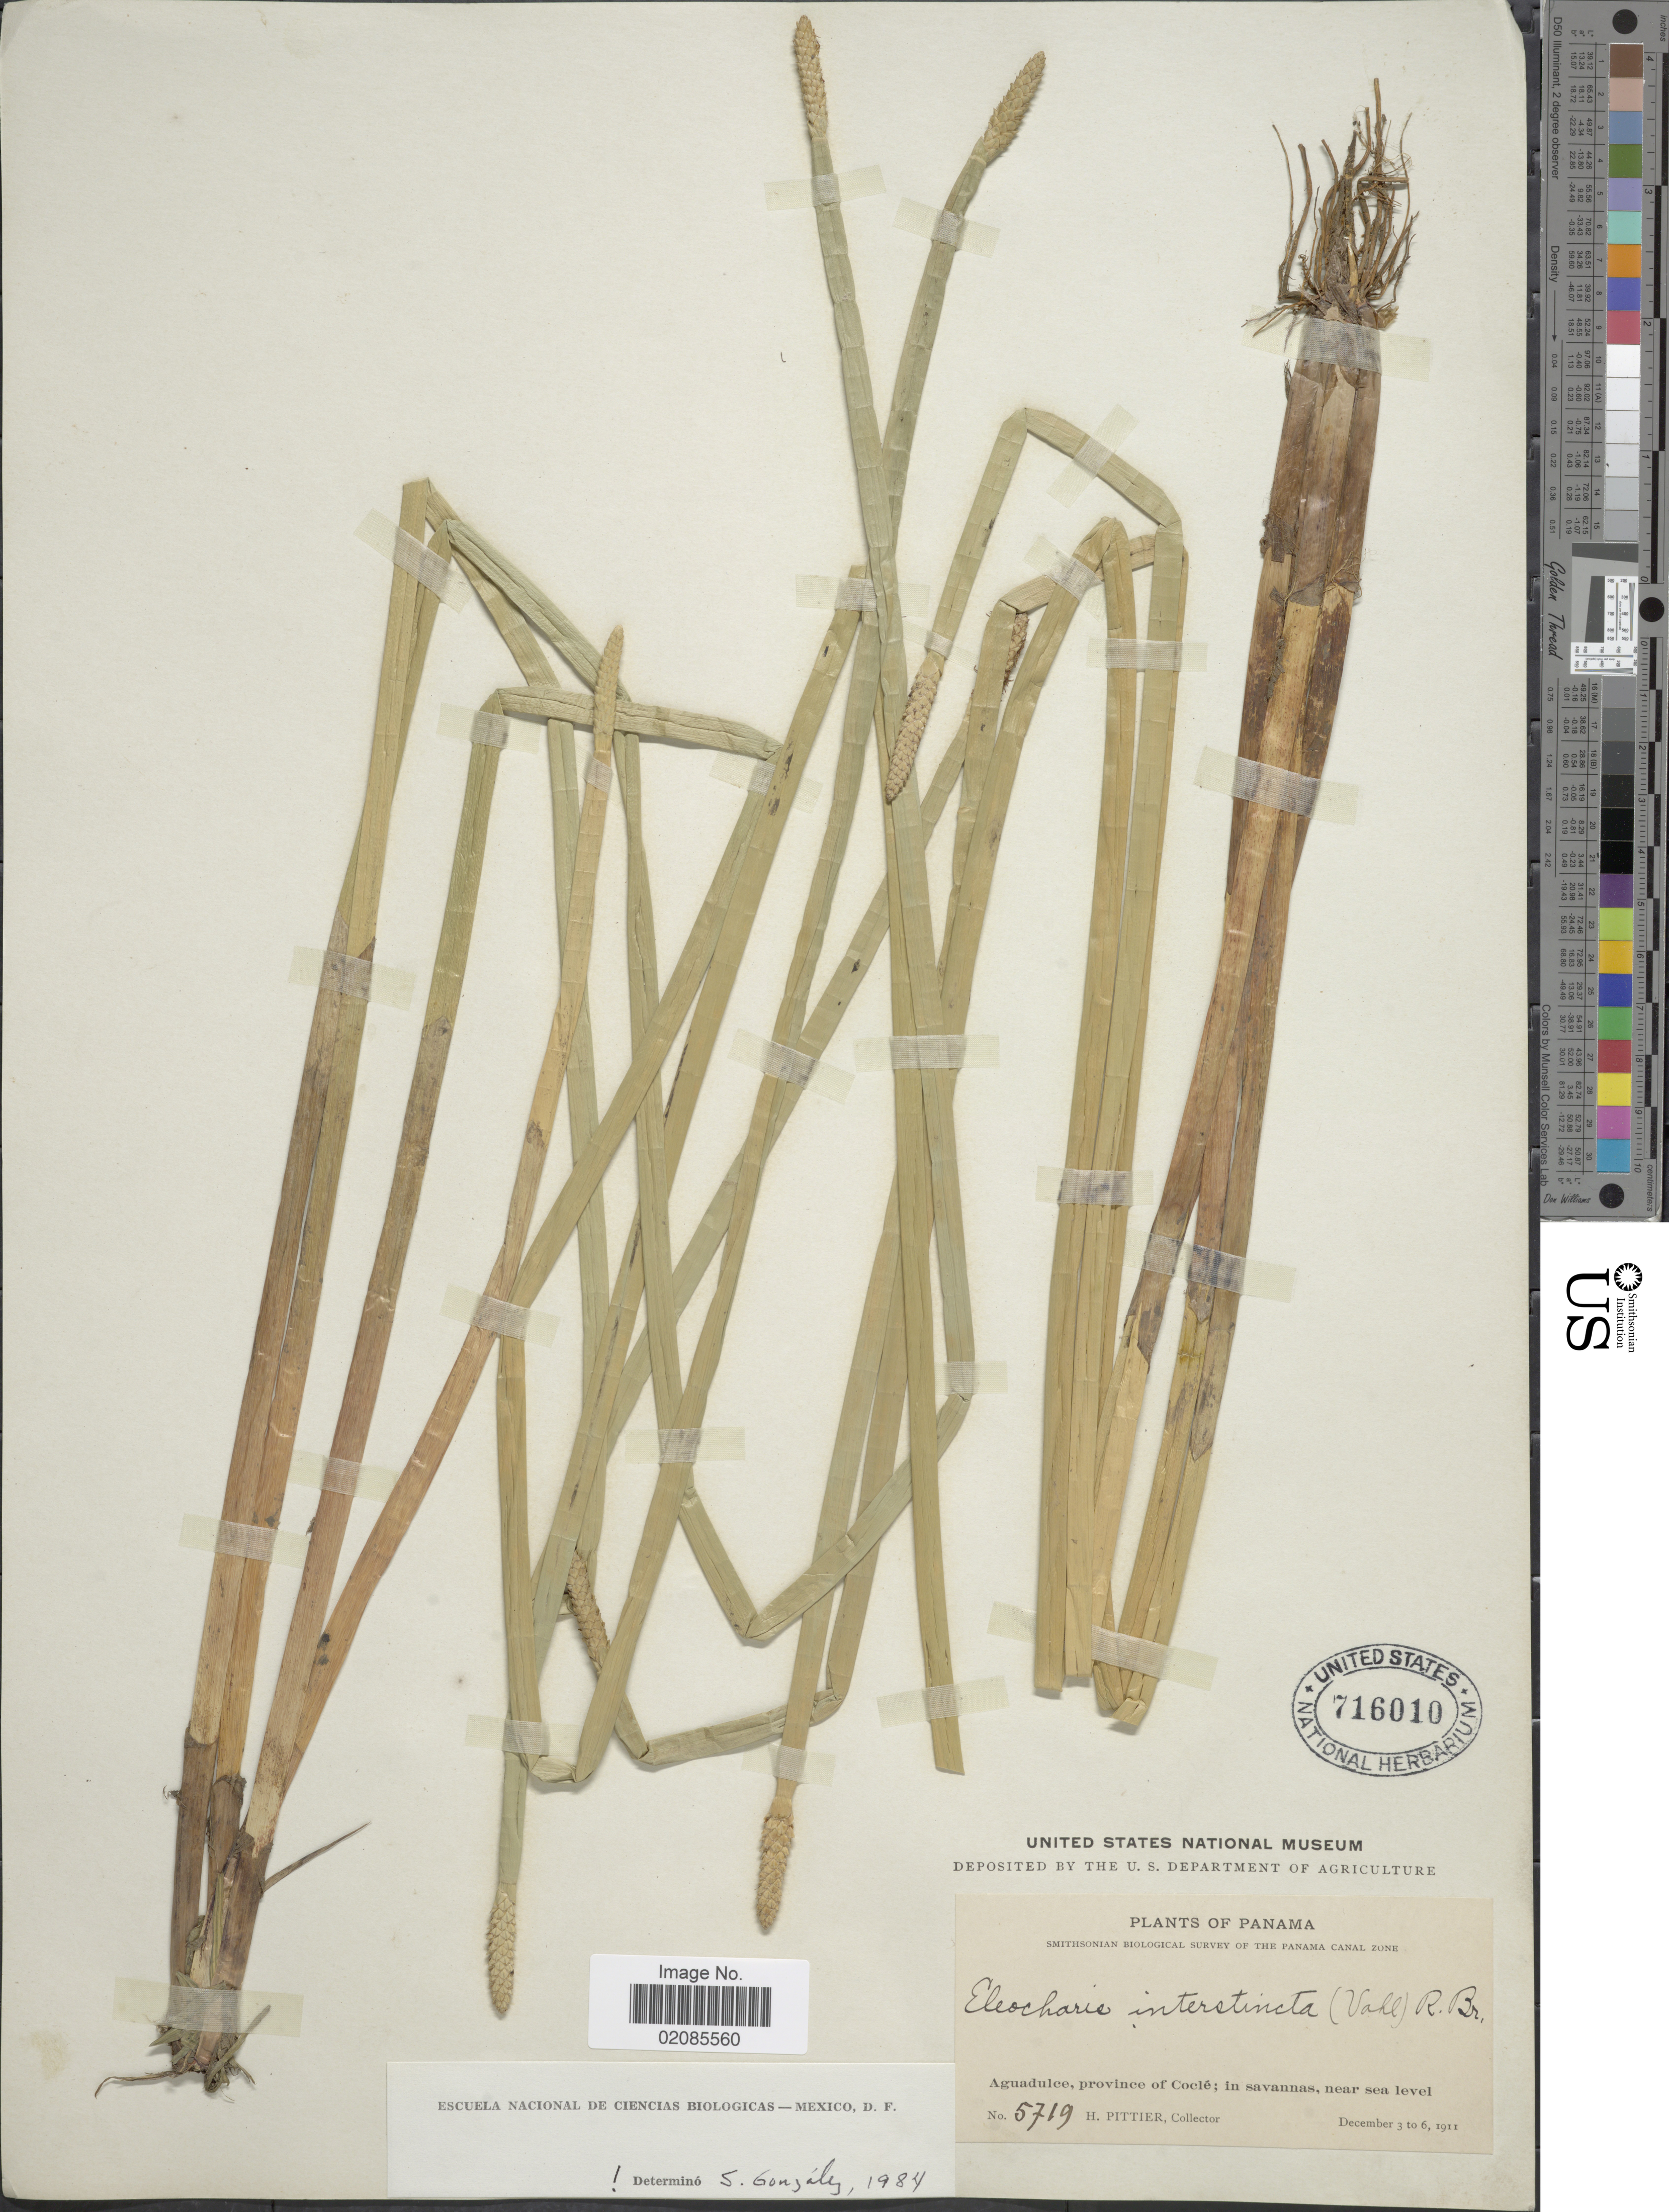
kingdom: Plantae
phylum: Tracheophyta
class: Liliopsida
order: Poales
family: Cyperaceae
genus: Eleocharis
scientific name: Eleocharis interstincta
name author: (Vahl) Roem. & Schult.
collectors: H. F. Pittier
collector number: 5719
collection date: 1911-12-03/1911-12-06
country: Panama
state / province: Coclé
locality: Panama Canal Zone, Aguadulce, in savannas.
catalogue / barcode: US 716010